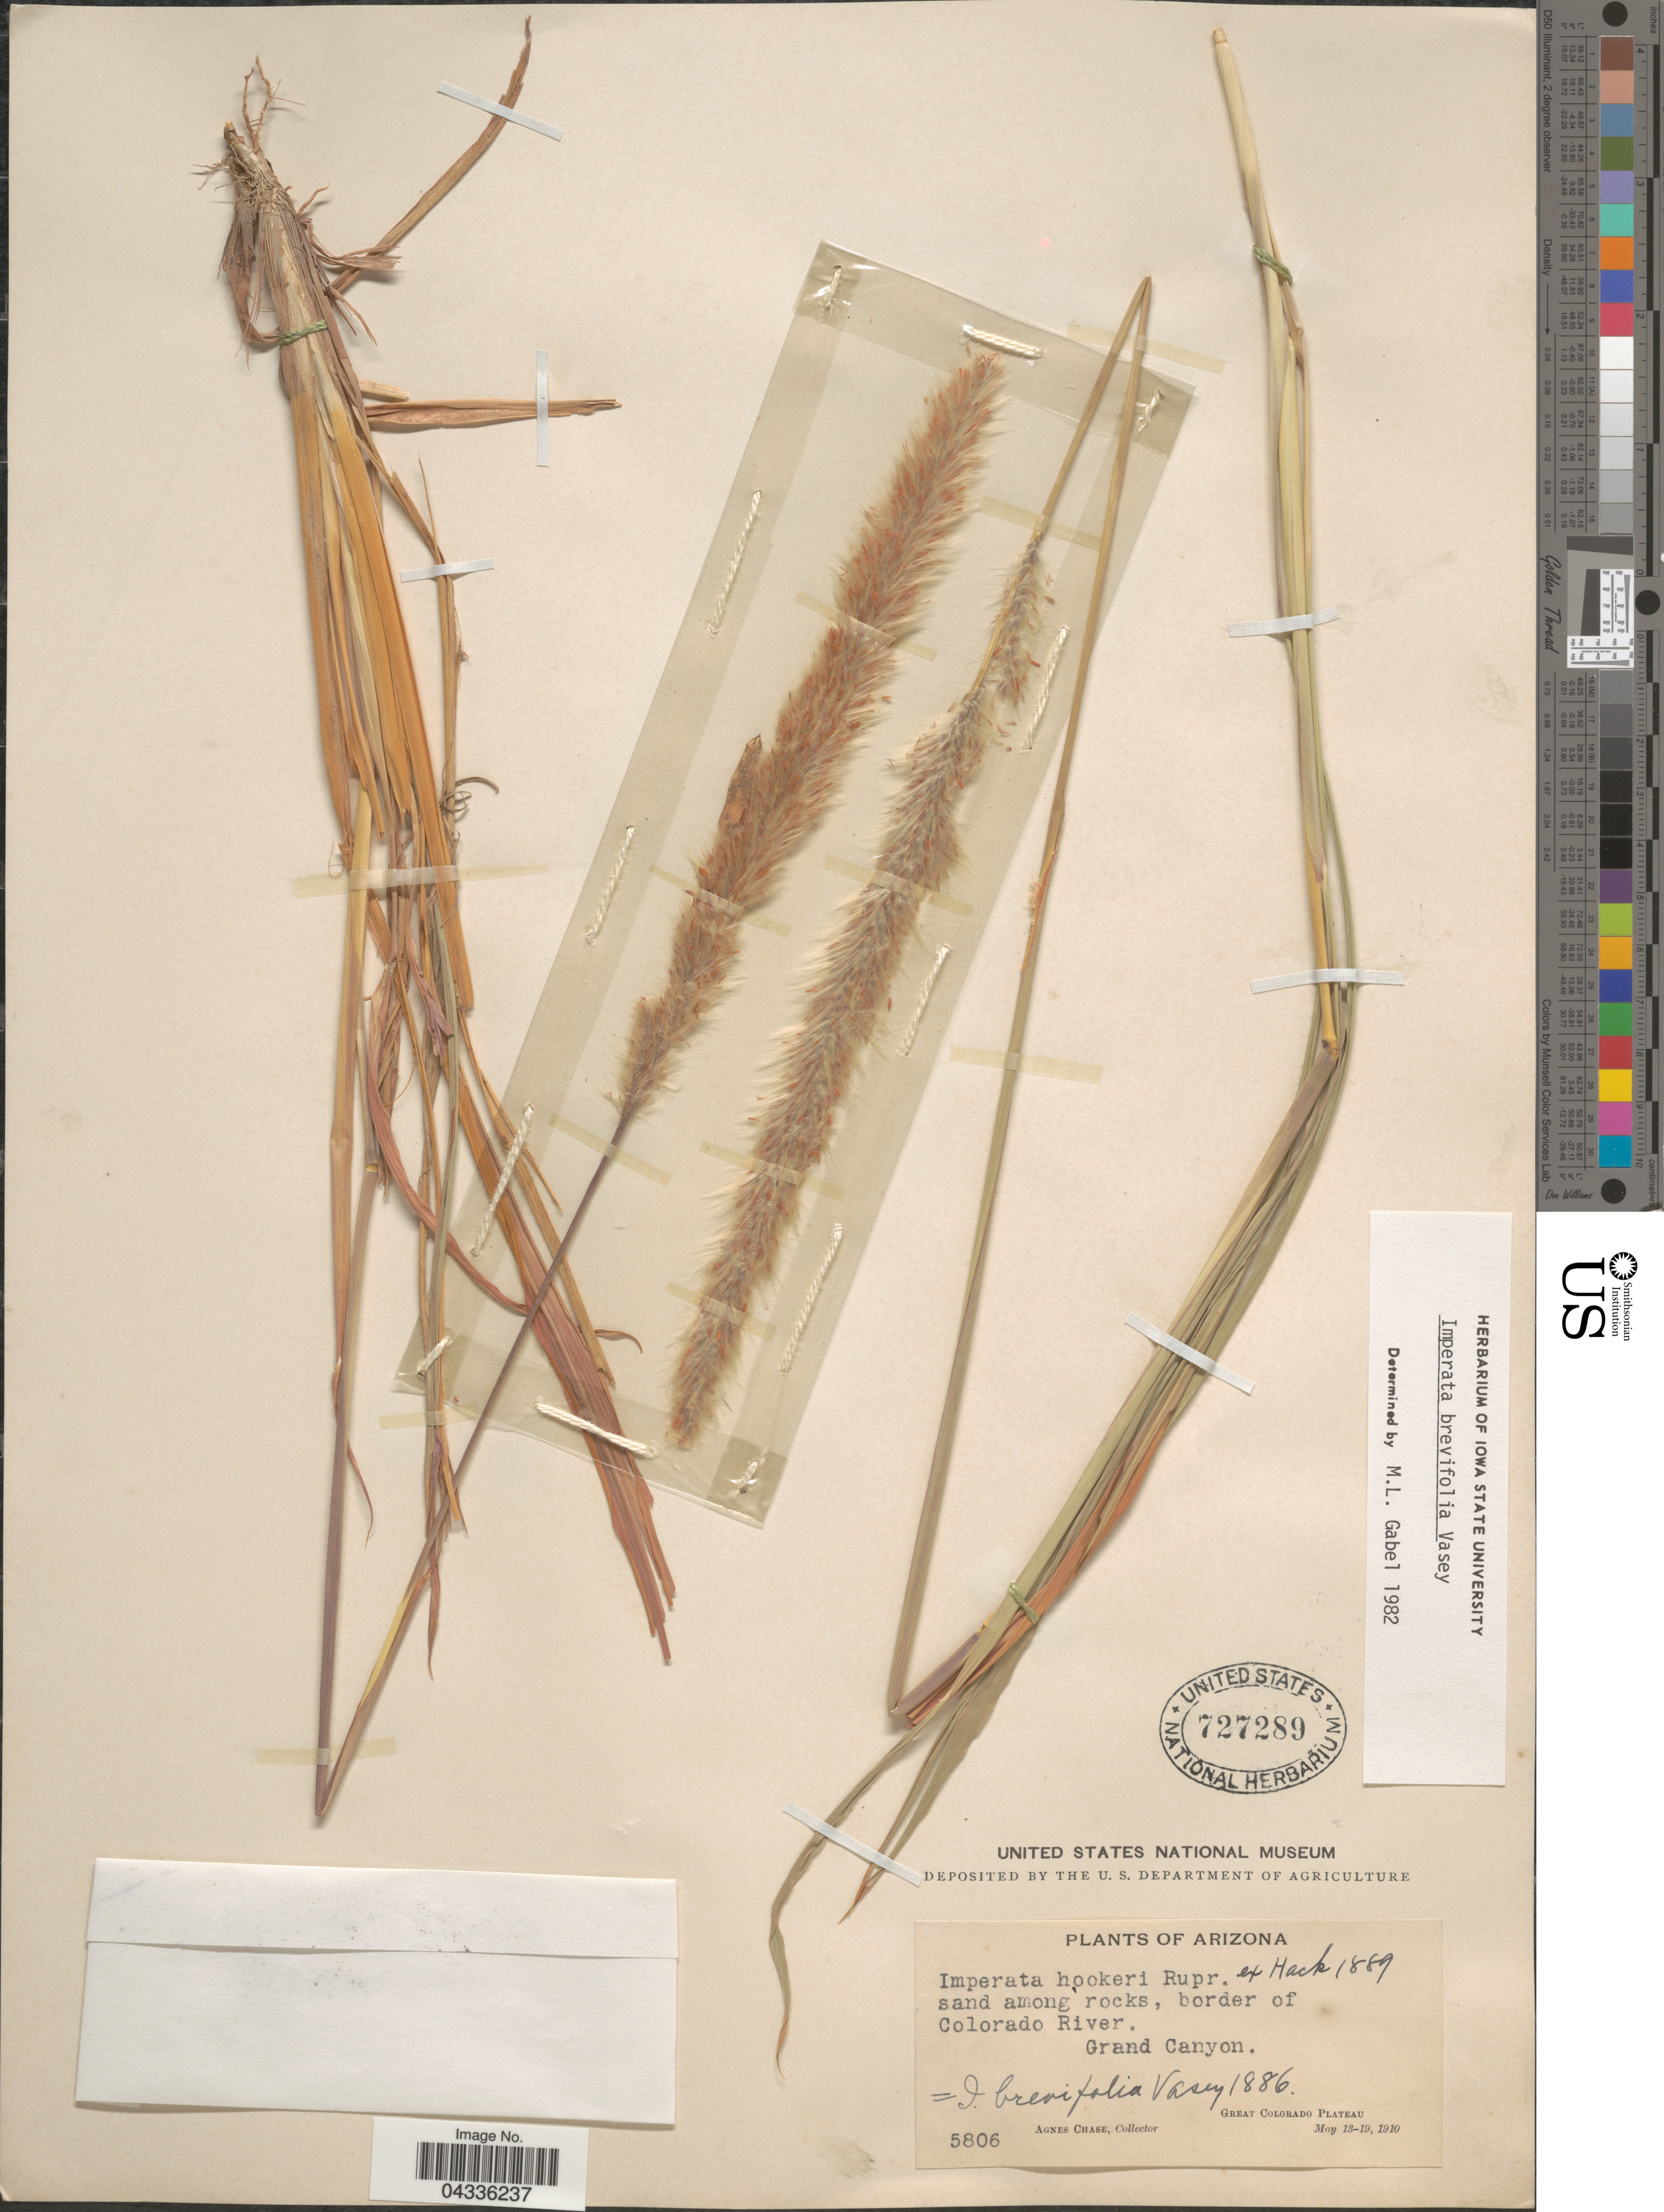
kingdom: Plantae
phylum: Tracheophyta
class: Liliopsida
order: Poales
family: Poaceae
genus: Imperata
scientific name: Imperata brevifolia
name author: Vasey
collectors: A. Chase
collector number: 5806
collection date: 1910-05-13/1910-05-19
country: United States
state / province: Arizona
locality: Sand among rocks, border of Colorado River. Grand Canyon. Great Colorado Plateau.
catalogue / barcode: US 727289